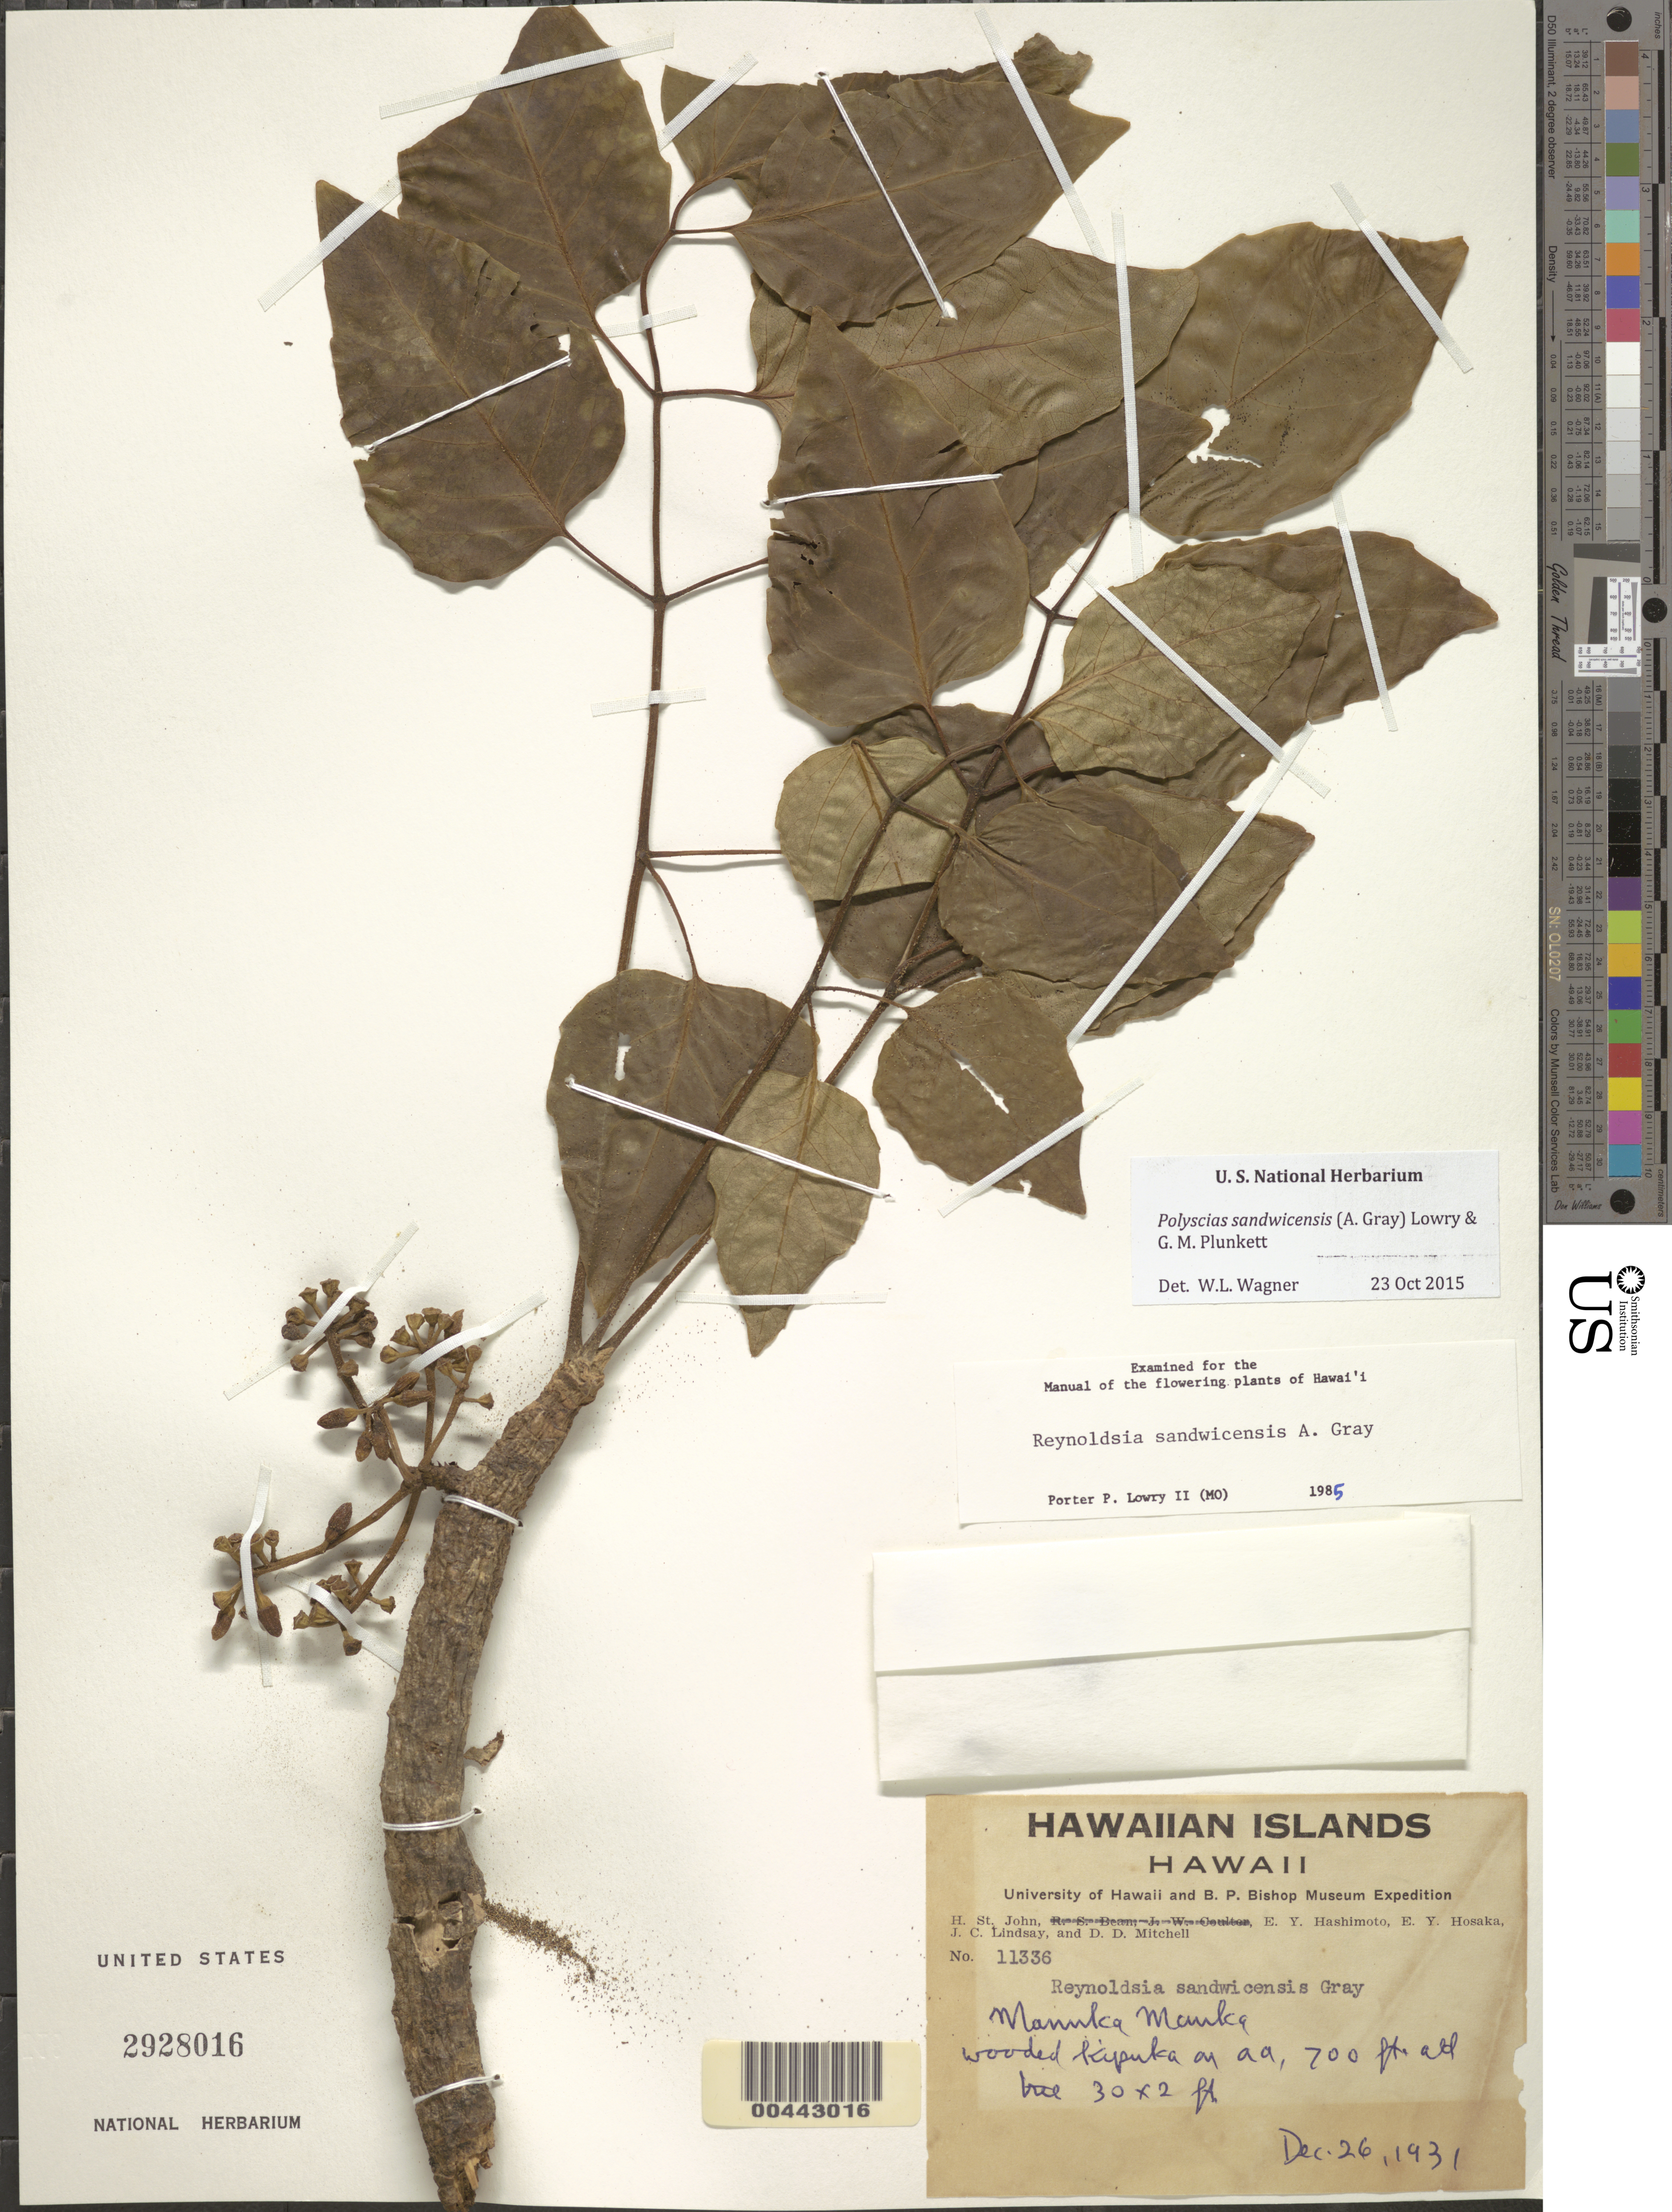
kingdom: Plantae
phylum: Tracheophyta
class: Magnoliopsida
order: Apiales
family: Araliaceae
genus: Polyscias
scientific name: Polyscias sandwicensis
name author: (A. Gray) Lowry & G. M. Plunkett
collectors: H. St. John, E. Hashimoto & E. Y. Hosaka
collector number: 11336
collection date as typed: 26 Dec 1931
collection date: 1931-12-26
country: United States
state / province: Hawaii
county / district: Kauai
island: Kaua'i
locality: Manuka Mauka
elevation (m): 213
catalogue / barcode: US 2928016